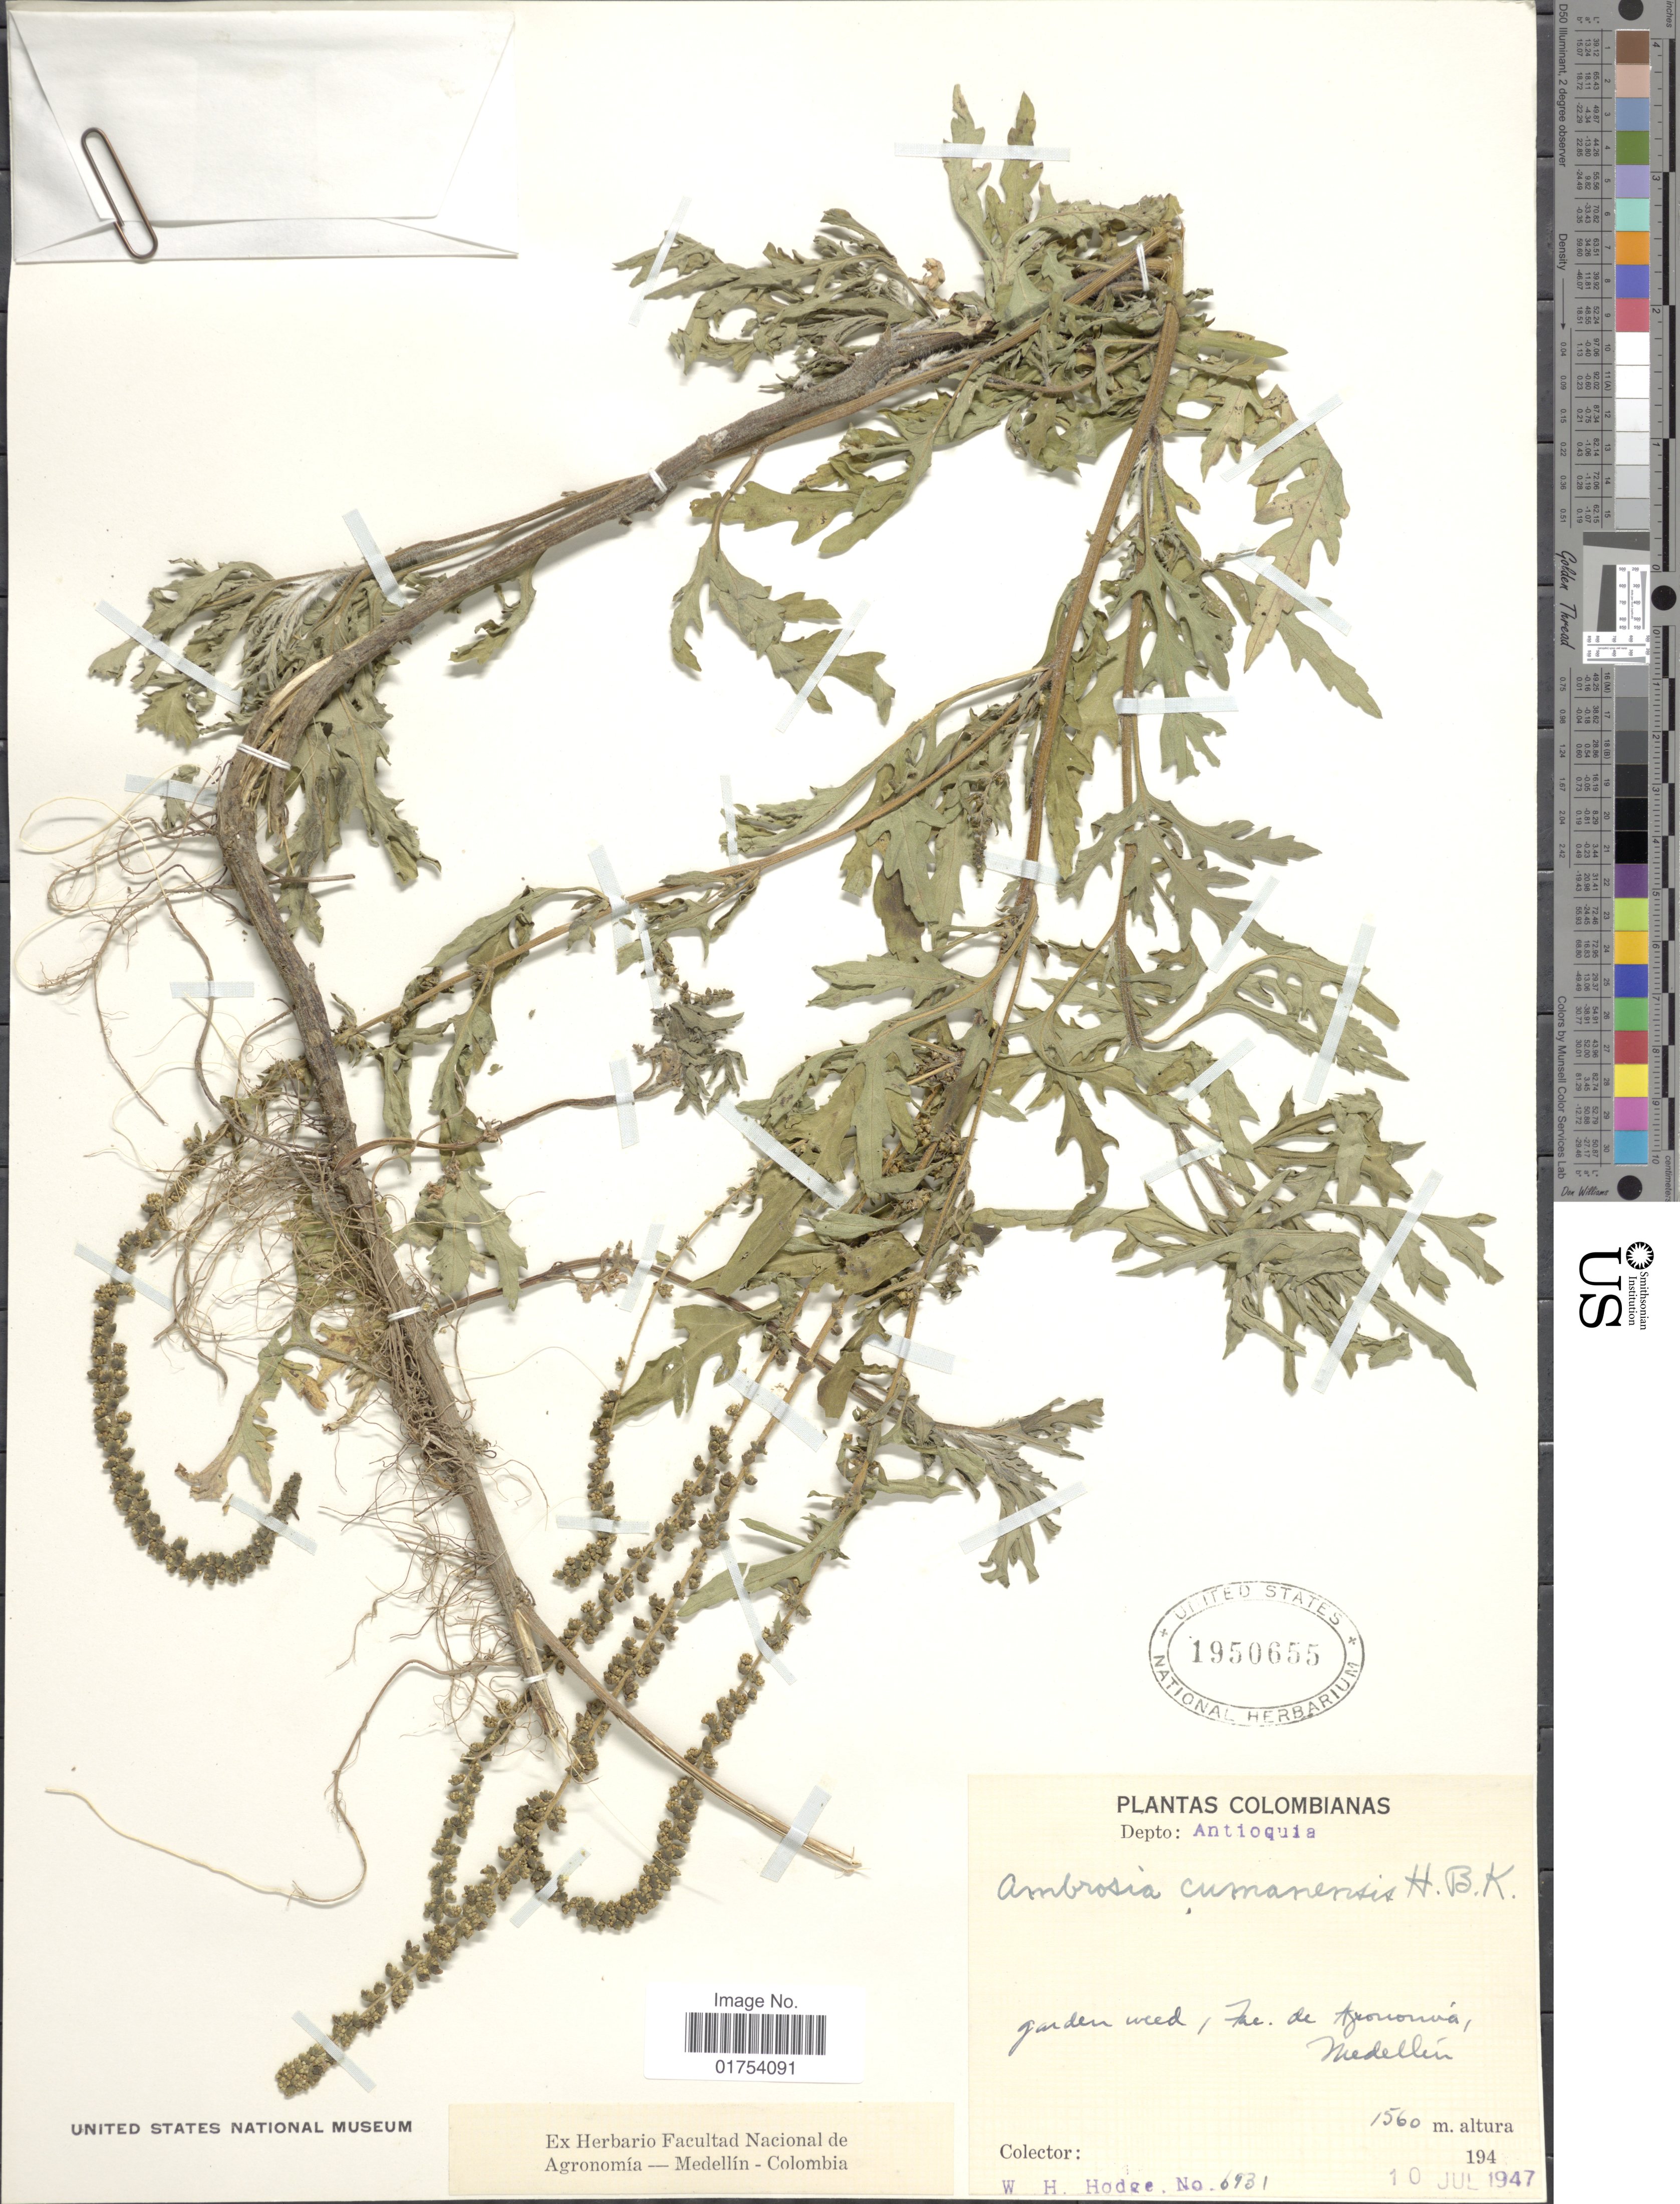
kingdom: Plantae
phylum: Tracheophyta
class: Magnoliopsida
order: Asterales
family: Asteraceae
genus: Ambrosia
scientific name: Ambrosia peruviana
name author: Willd.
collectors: W. Hodge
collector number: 6931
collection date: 1947-07-10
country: Colombia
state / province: Antioquia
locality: Medellin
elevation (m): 1560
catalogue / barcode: US 1950655